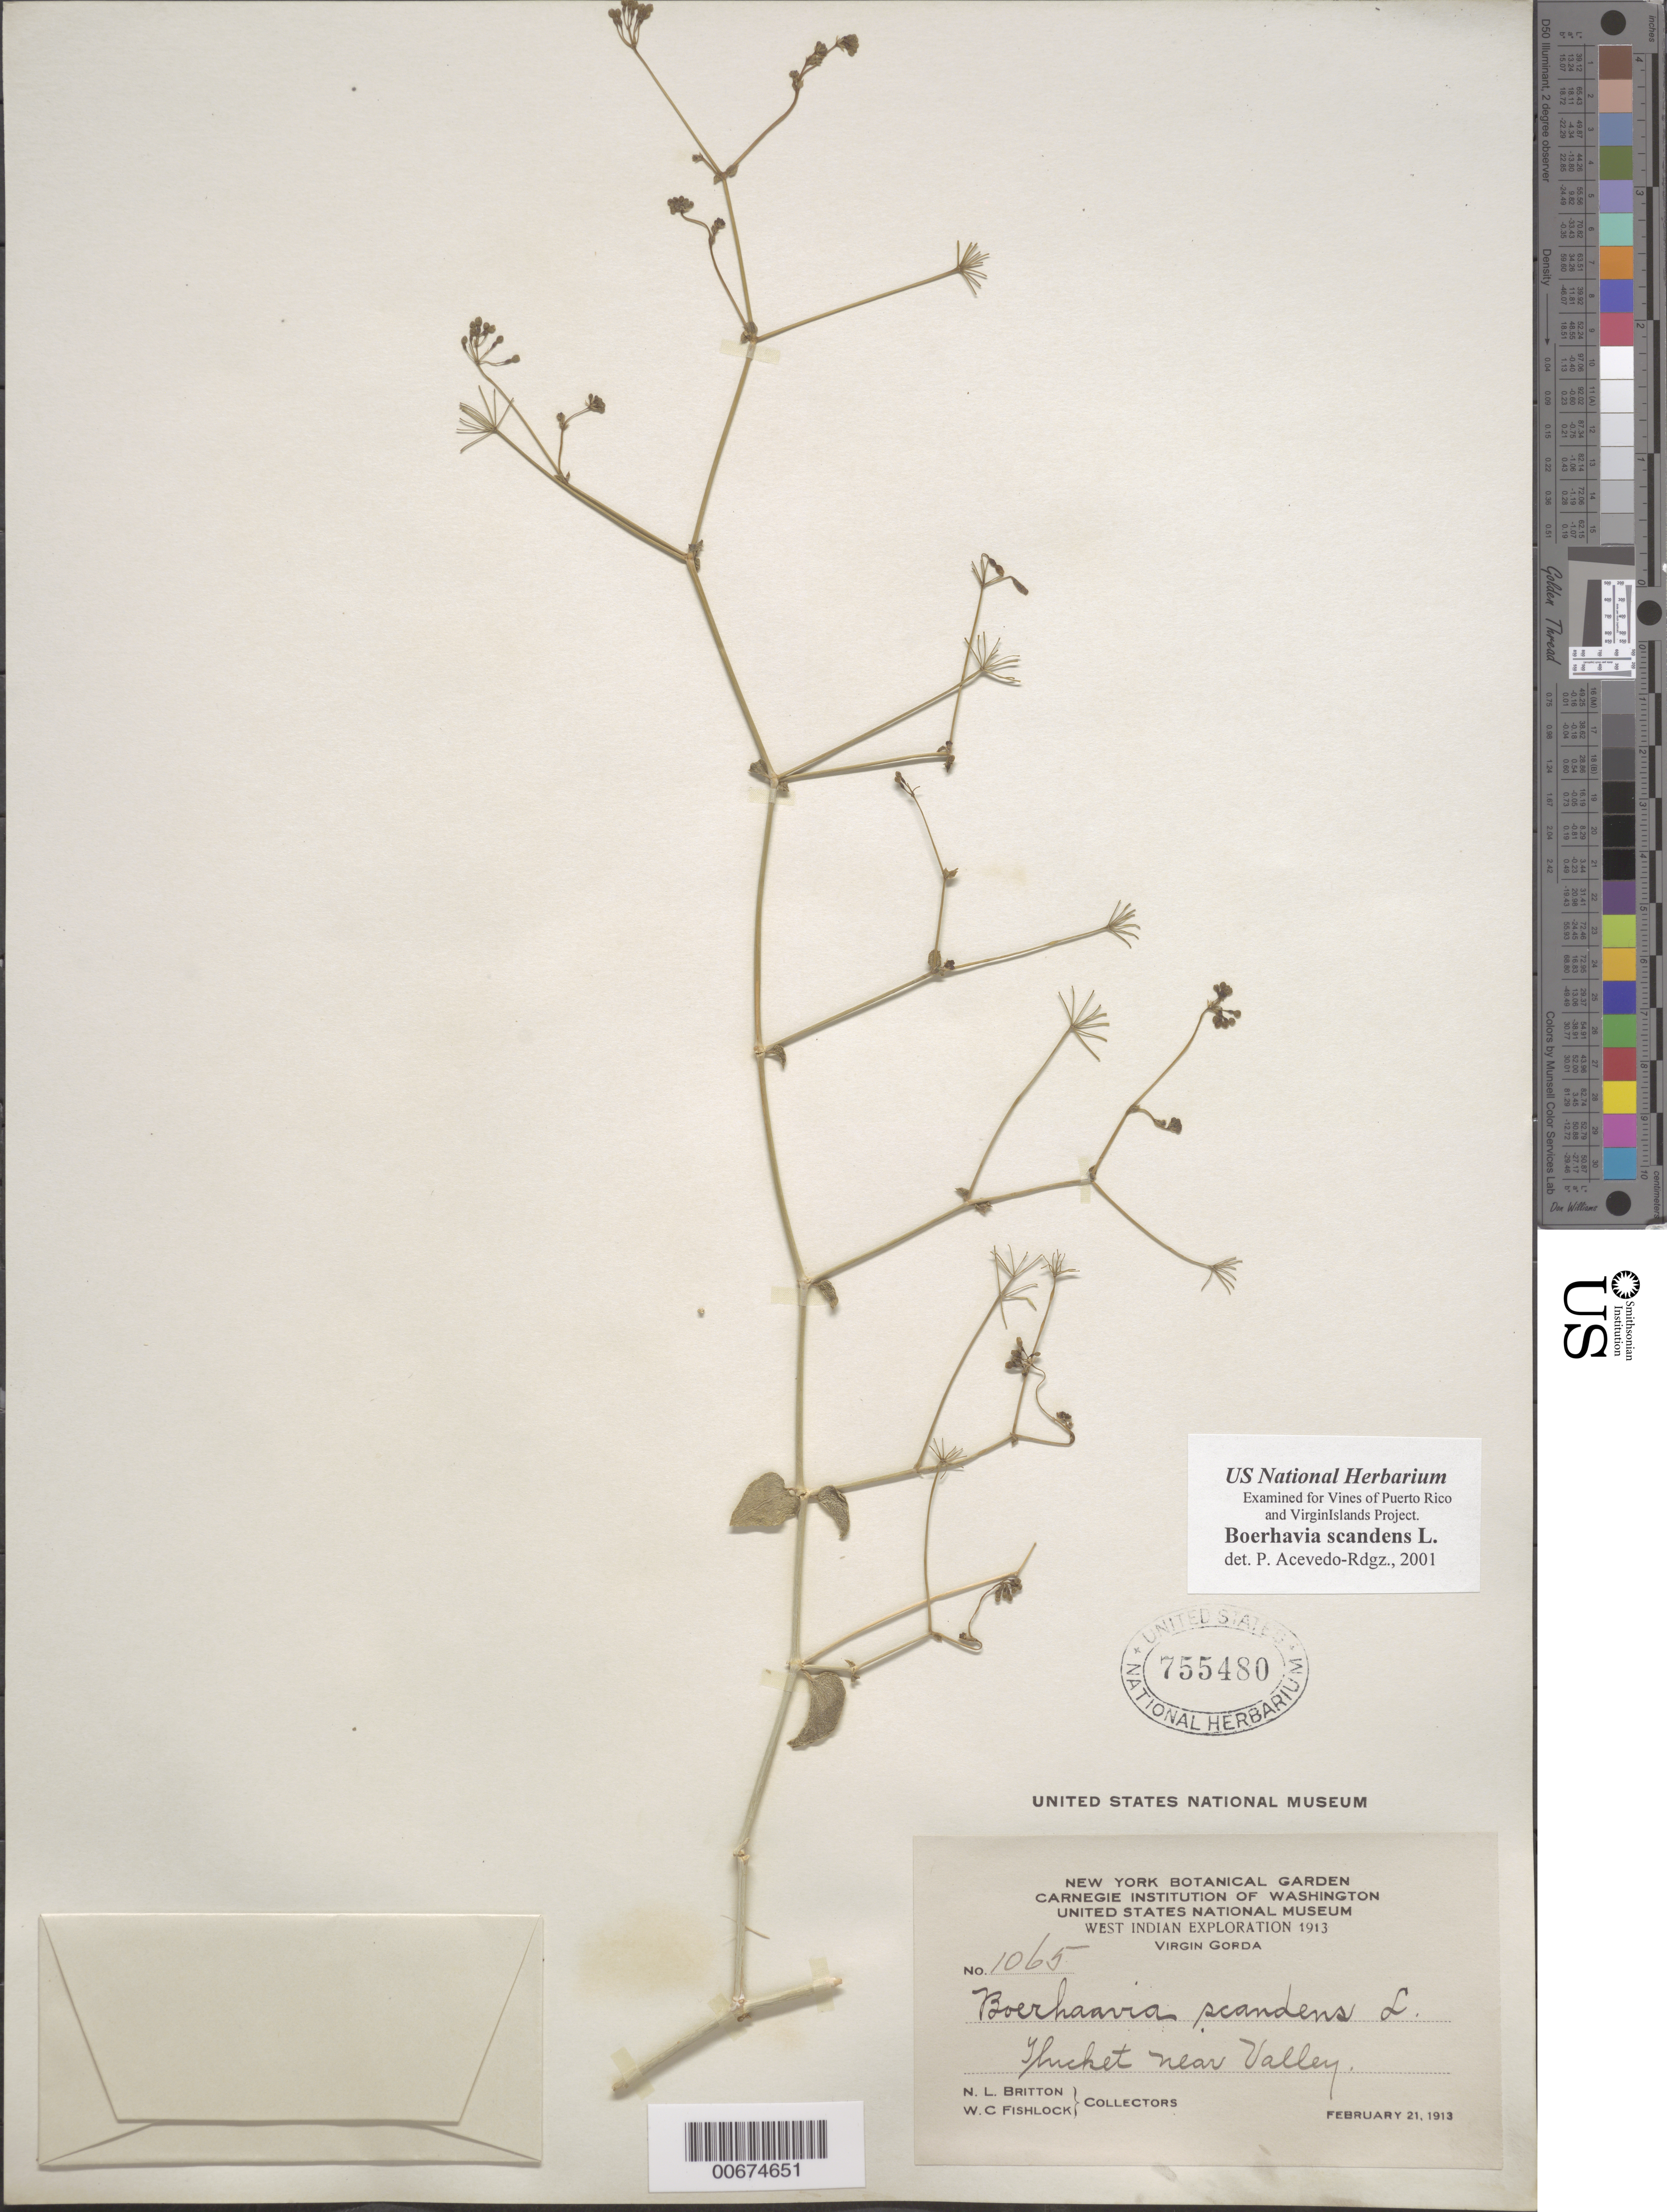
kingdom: Plantae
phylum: Tracheophyta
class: Magnoliopsida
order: Caryophyllales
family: Nyctaginaceae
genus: Boerhavia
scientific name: Boerhavia scandens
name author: L.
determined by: Acevedo-Rodríguez, P., (BOT), Smithsonian Institution - National Museum of Natural History (UNITED STATES)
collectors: N. Britton & W. Fishlock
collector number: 1065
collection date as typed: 21 Feb 1913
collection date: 1913-02-21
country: British Virgin Islands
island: Virgin Gorda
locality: near Valley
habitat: thicket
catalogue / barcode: US 755480